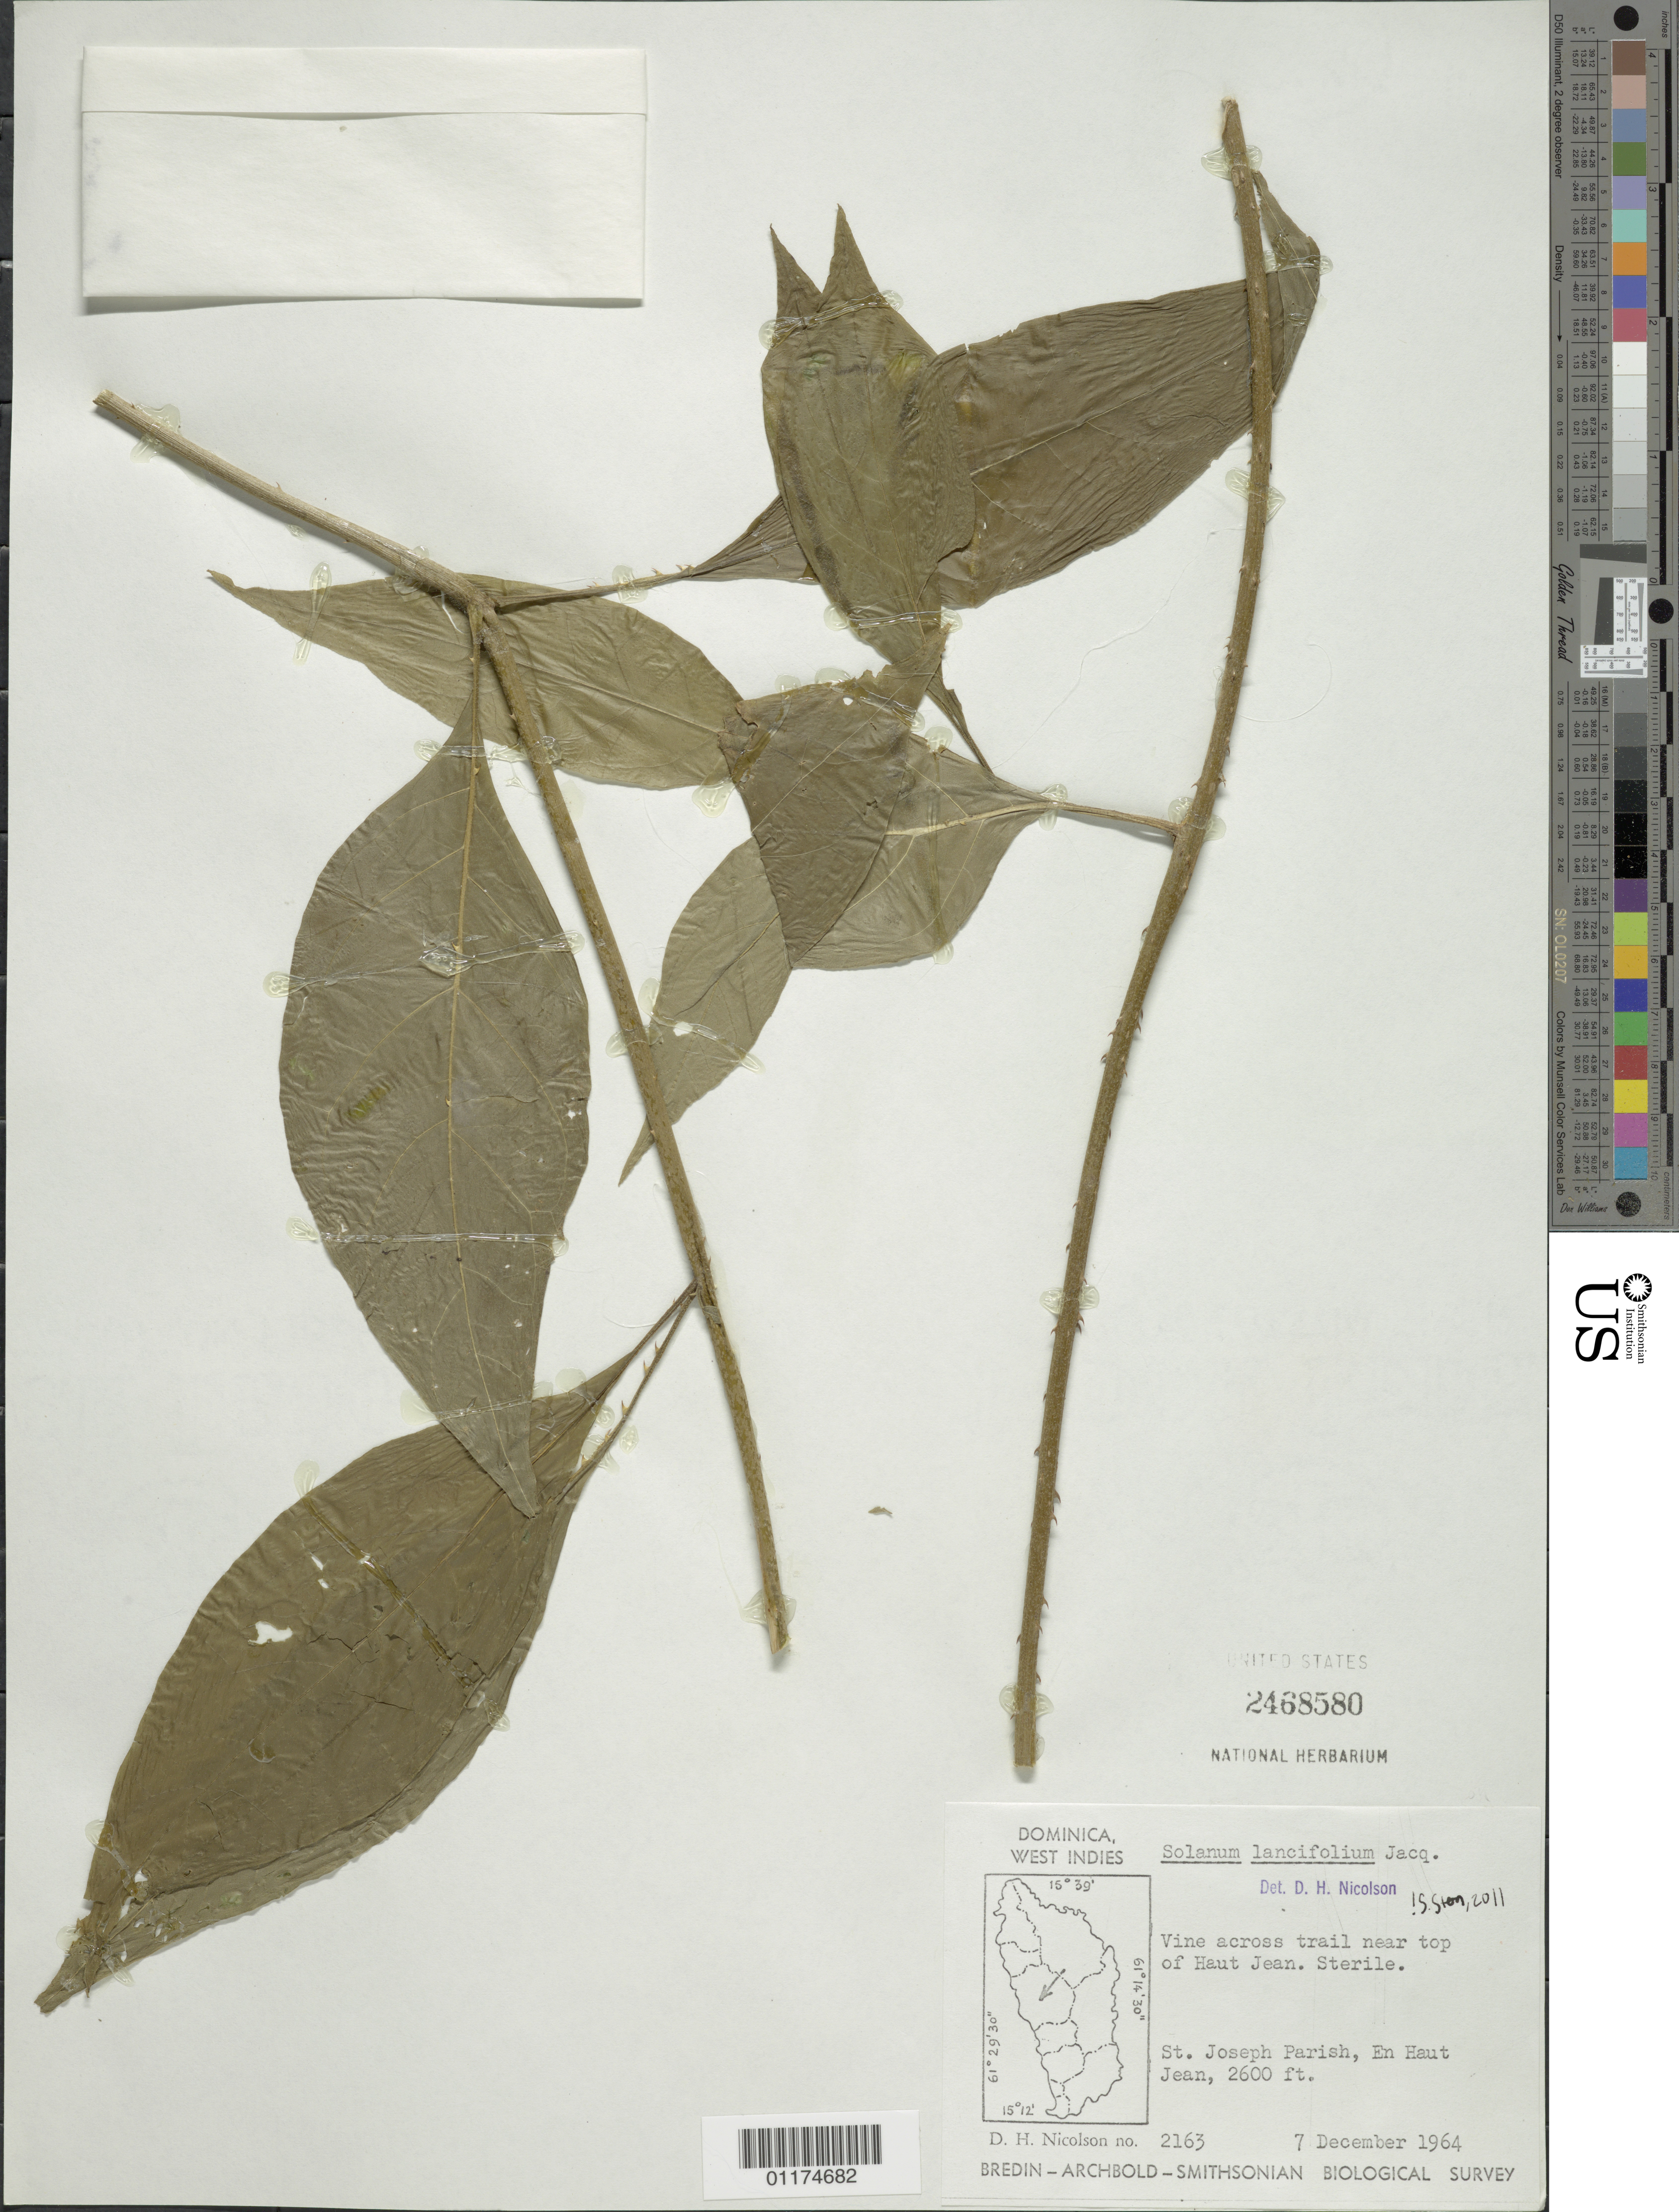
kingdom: Plantae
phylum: Tracheophyta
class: Magnoliopsida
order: Solanales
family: Solanaceae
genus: Solanum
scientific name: Solanum lanceifolium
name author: Jacq.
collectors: D. H. Nicolson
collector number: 2163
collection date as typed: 07 Dec 1964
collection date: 1964-12-07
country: Dominica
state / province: St. Joseph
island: Dominica I.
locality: En Haut Jean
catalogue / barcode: US 2468580